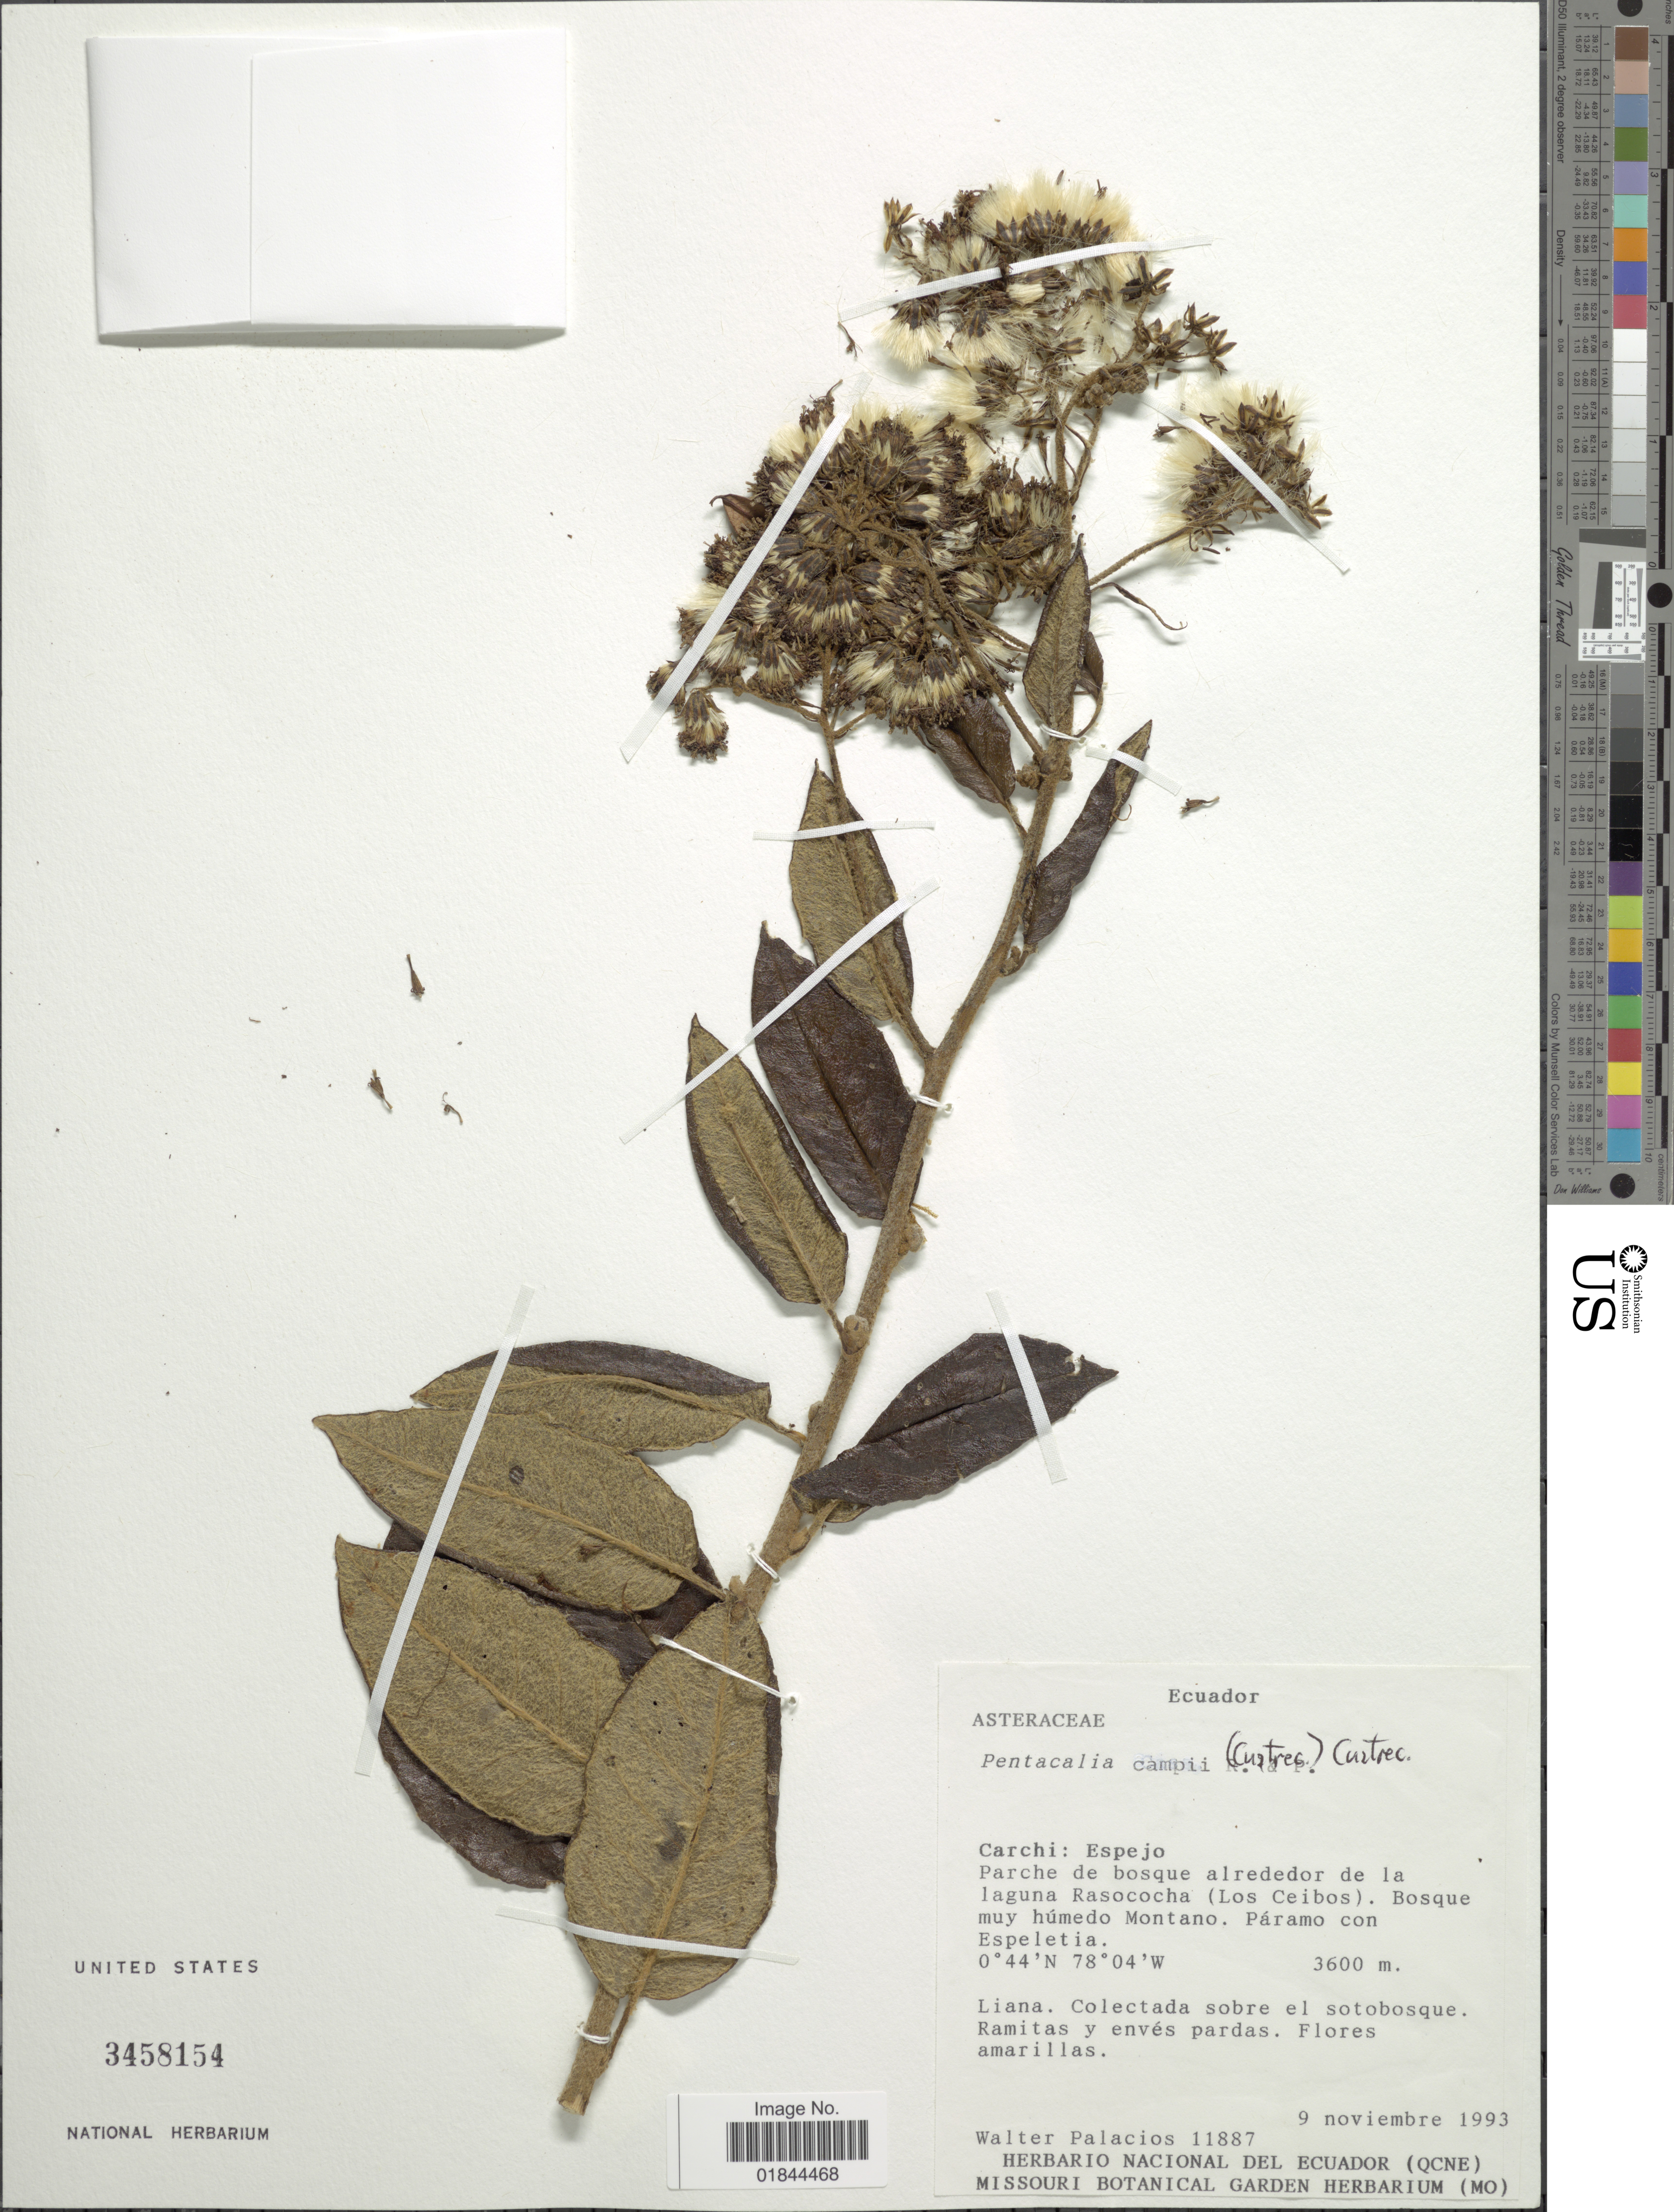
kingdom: Plantae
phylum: Tracheophyta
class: Magnoliopsida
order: Asterales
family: Asteraceae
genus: Pentacalia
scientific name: Pentacalia campii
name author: (Cuatrec.) Cuatrec.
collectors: W. Palacios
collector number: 11887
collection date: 1993-11-09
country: Ecuador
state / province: Carchi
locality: Espejo, Parche de bosque alrededor de la laguna Rasococha (Los Ceibos). Bosque muy húmedo Montano. Páramo con Espeletia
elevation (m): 3600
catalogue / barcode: US 3458154